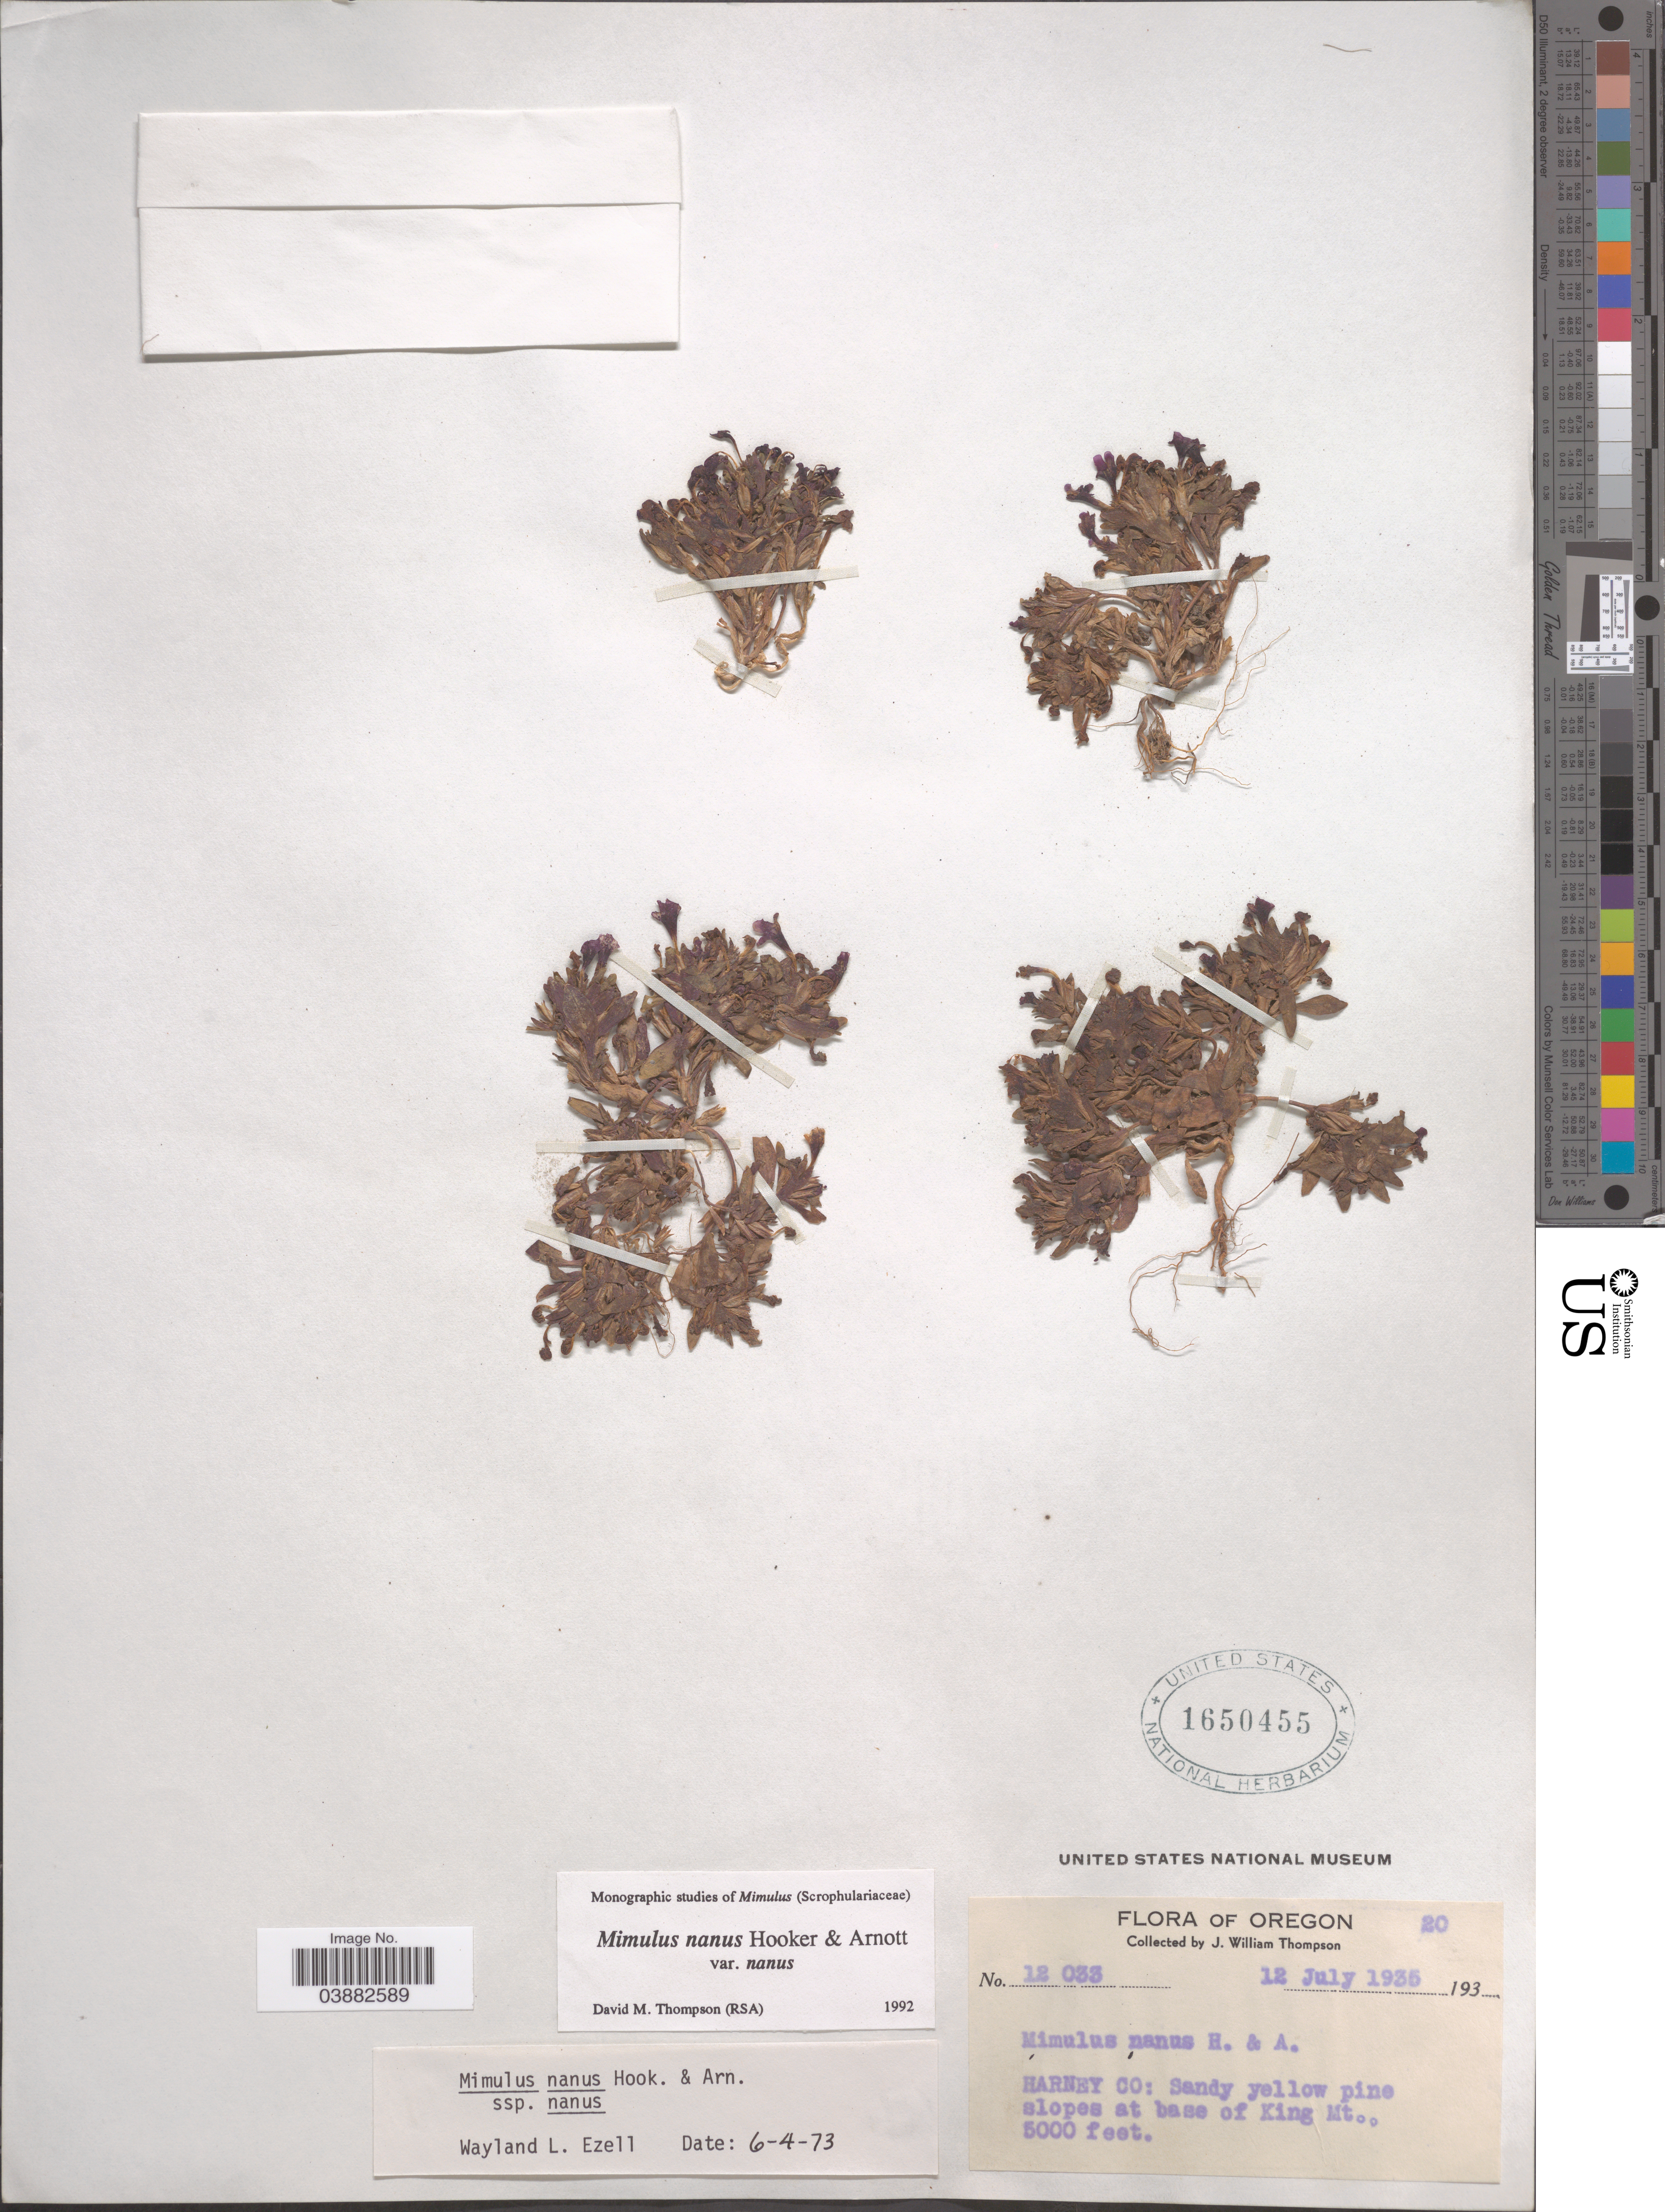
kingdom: Plantae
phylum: Tracheophyta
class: Magnoliopsida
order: Lamiales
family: Phrymaceae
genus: Mimulus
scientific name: Mimulus nanus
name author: Hook. & Arn.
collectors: J. W. Thompson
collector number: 12033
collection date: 1935-07-12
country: United States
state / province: Oregon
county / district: Harney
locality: Harney Co: at base of King Mt.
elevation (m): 1524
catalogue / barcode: US 1650455